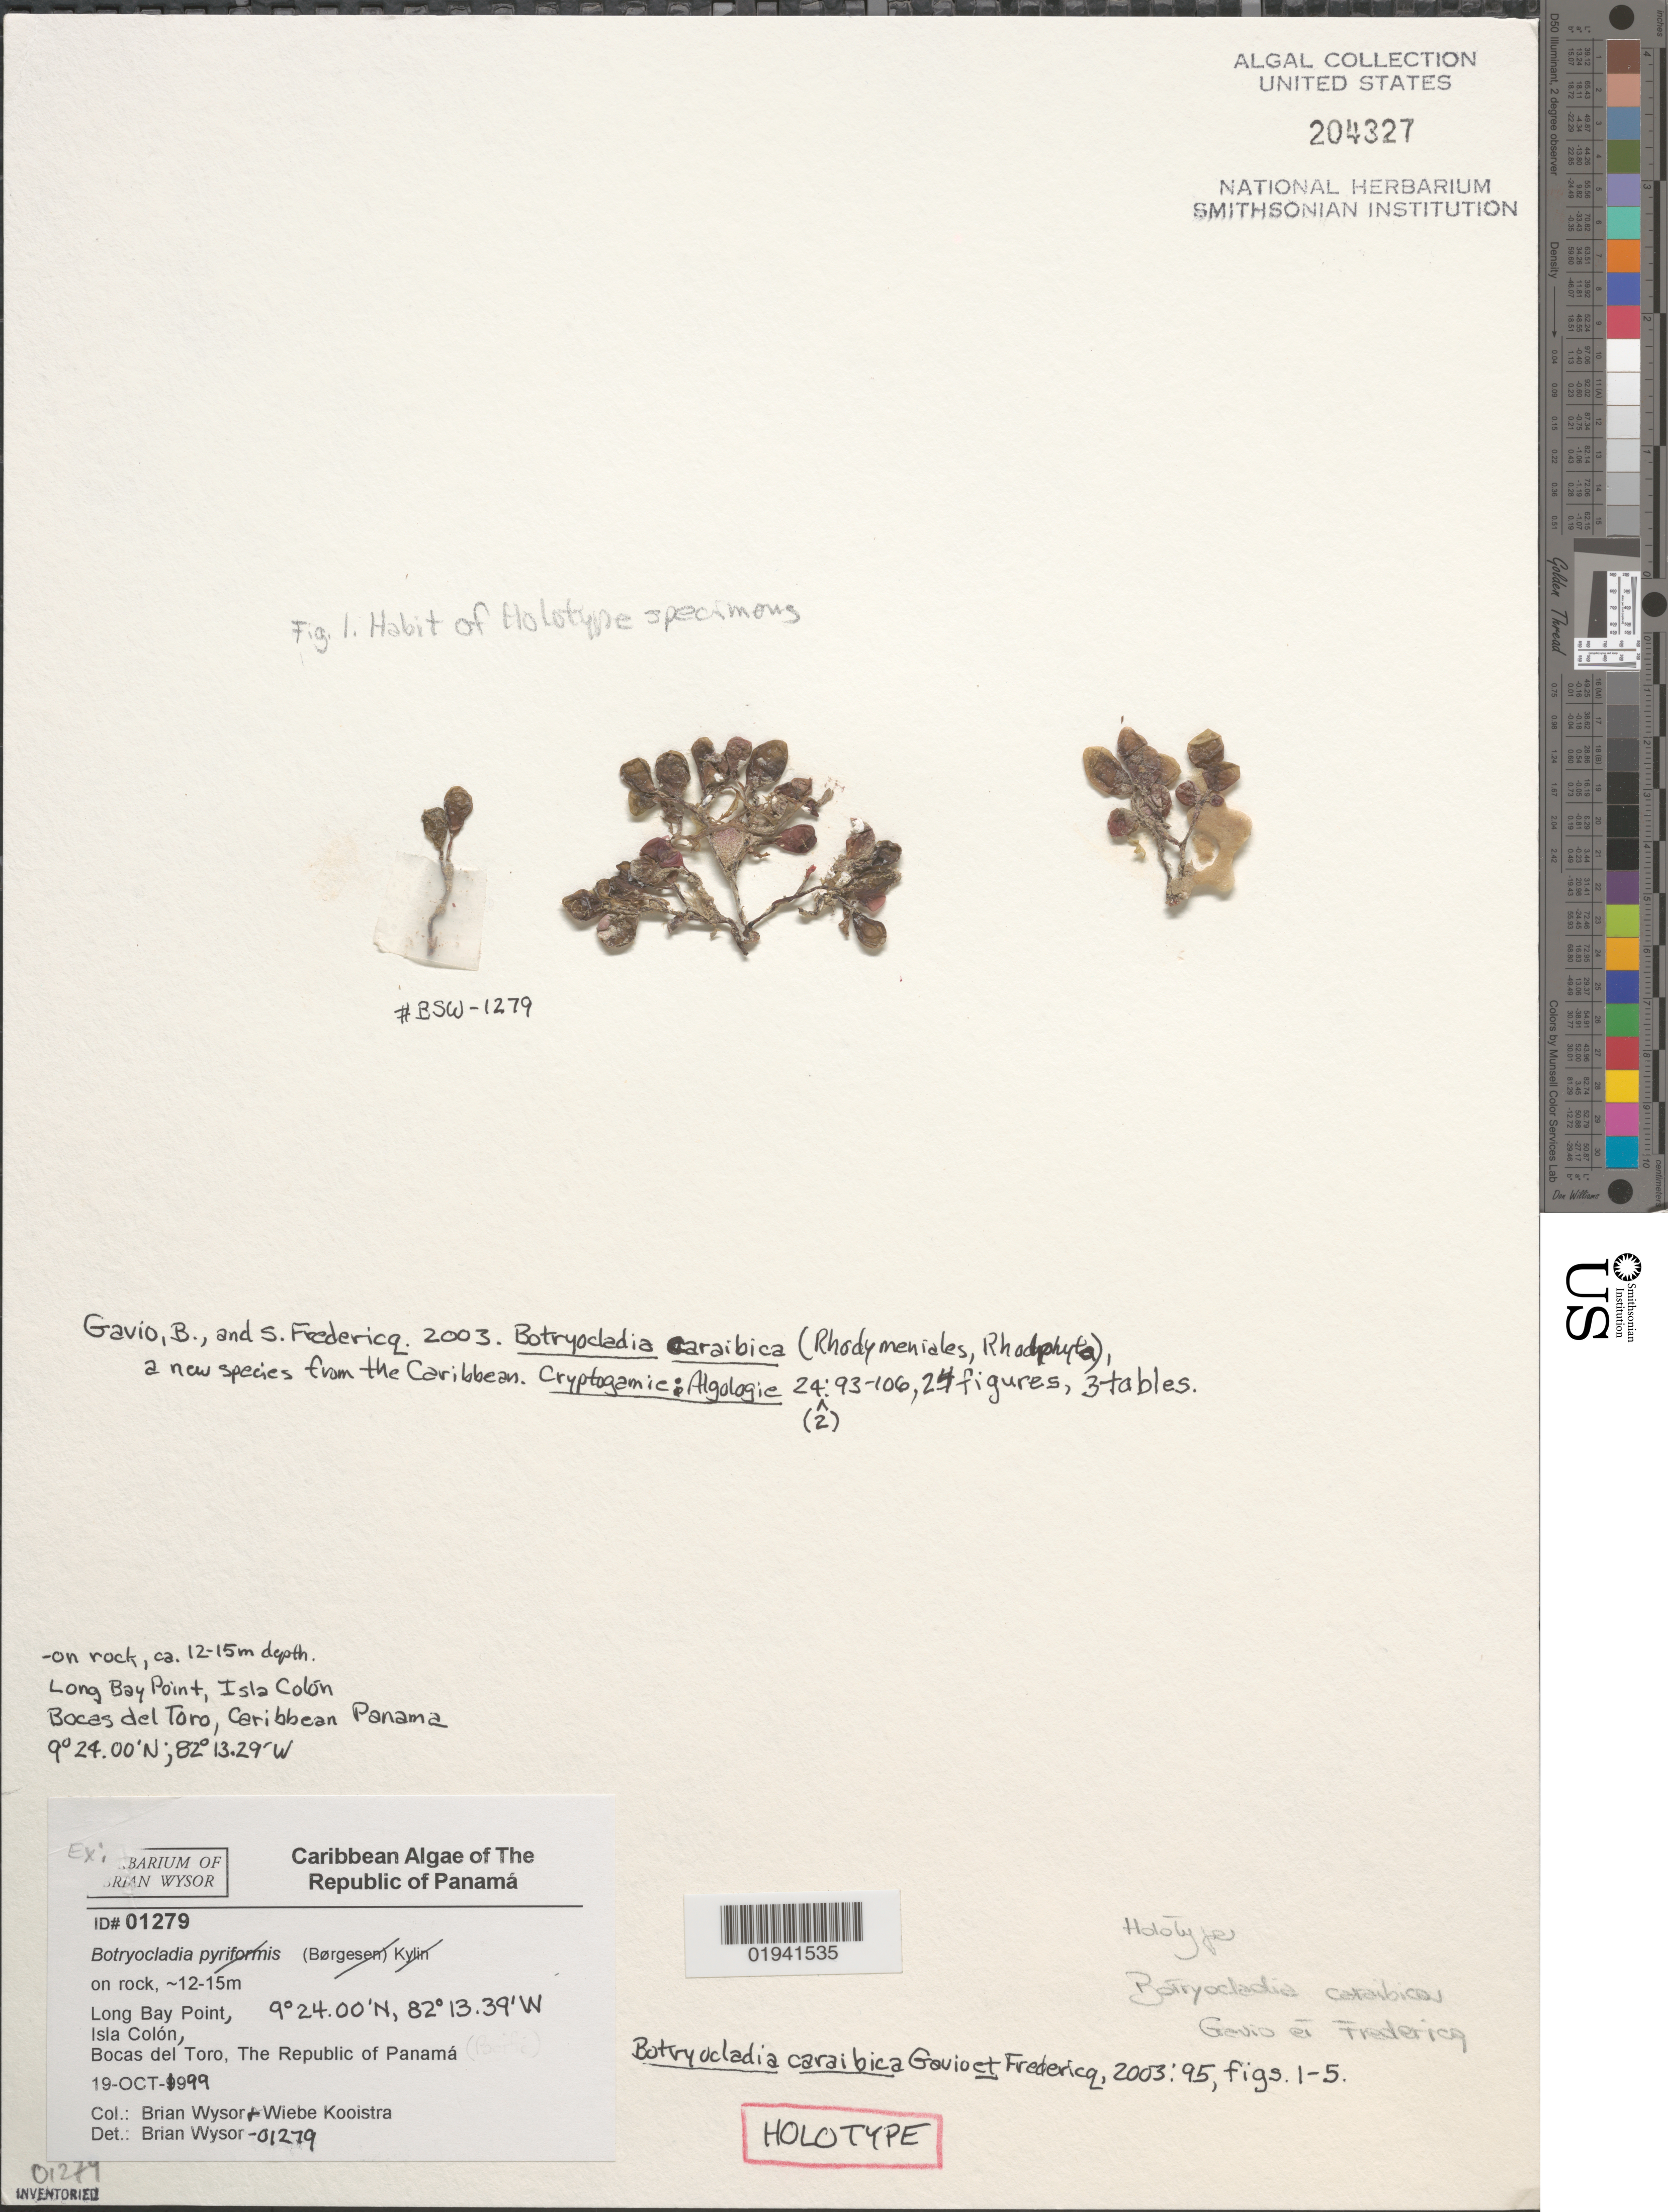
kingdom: Plantae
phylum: Rhodophyta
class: Florideophyceae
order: Rhodymeniales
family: Rhodymeniaceae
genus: Botryocladia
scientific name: Botryocladia caraibica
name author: Gavio & Fredericq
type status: Holotype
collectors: B. Wysor & W. Kooistra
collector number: BSW-01279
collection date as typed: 19 Oct 1999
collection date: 1999-10-19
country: Panama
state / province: Bocas del Toro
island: Colón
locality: Long Bay Point.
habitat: On rock, ca. 12-15m.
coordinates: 9 24' 00" N, 82 13.39' W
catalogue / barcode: US 204327